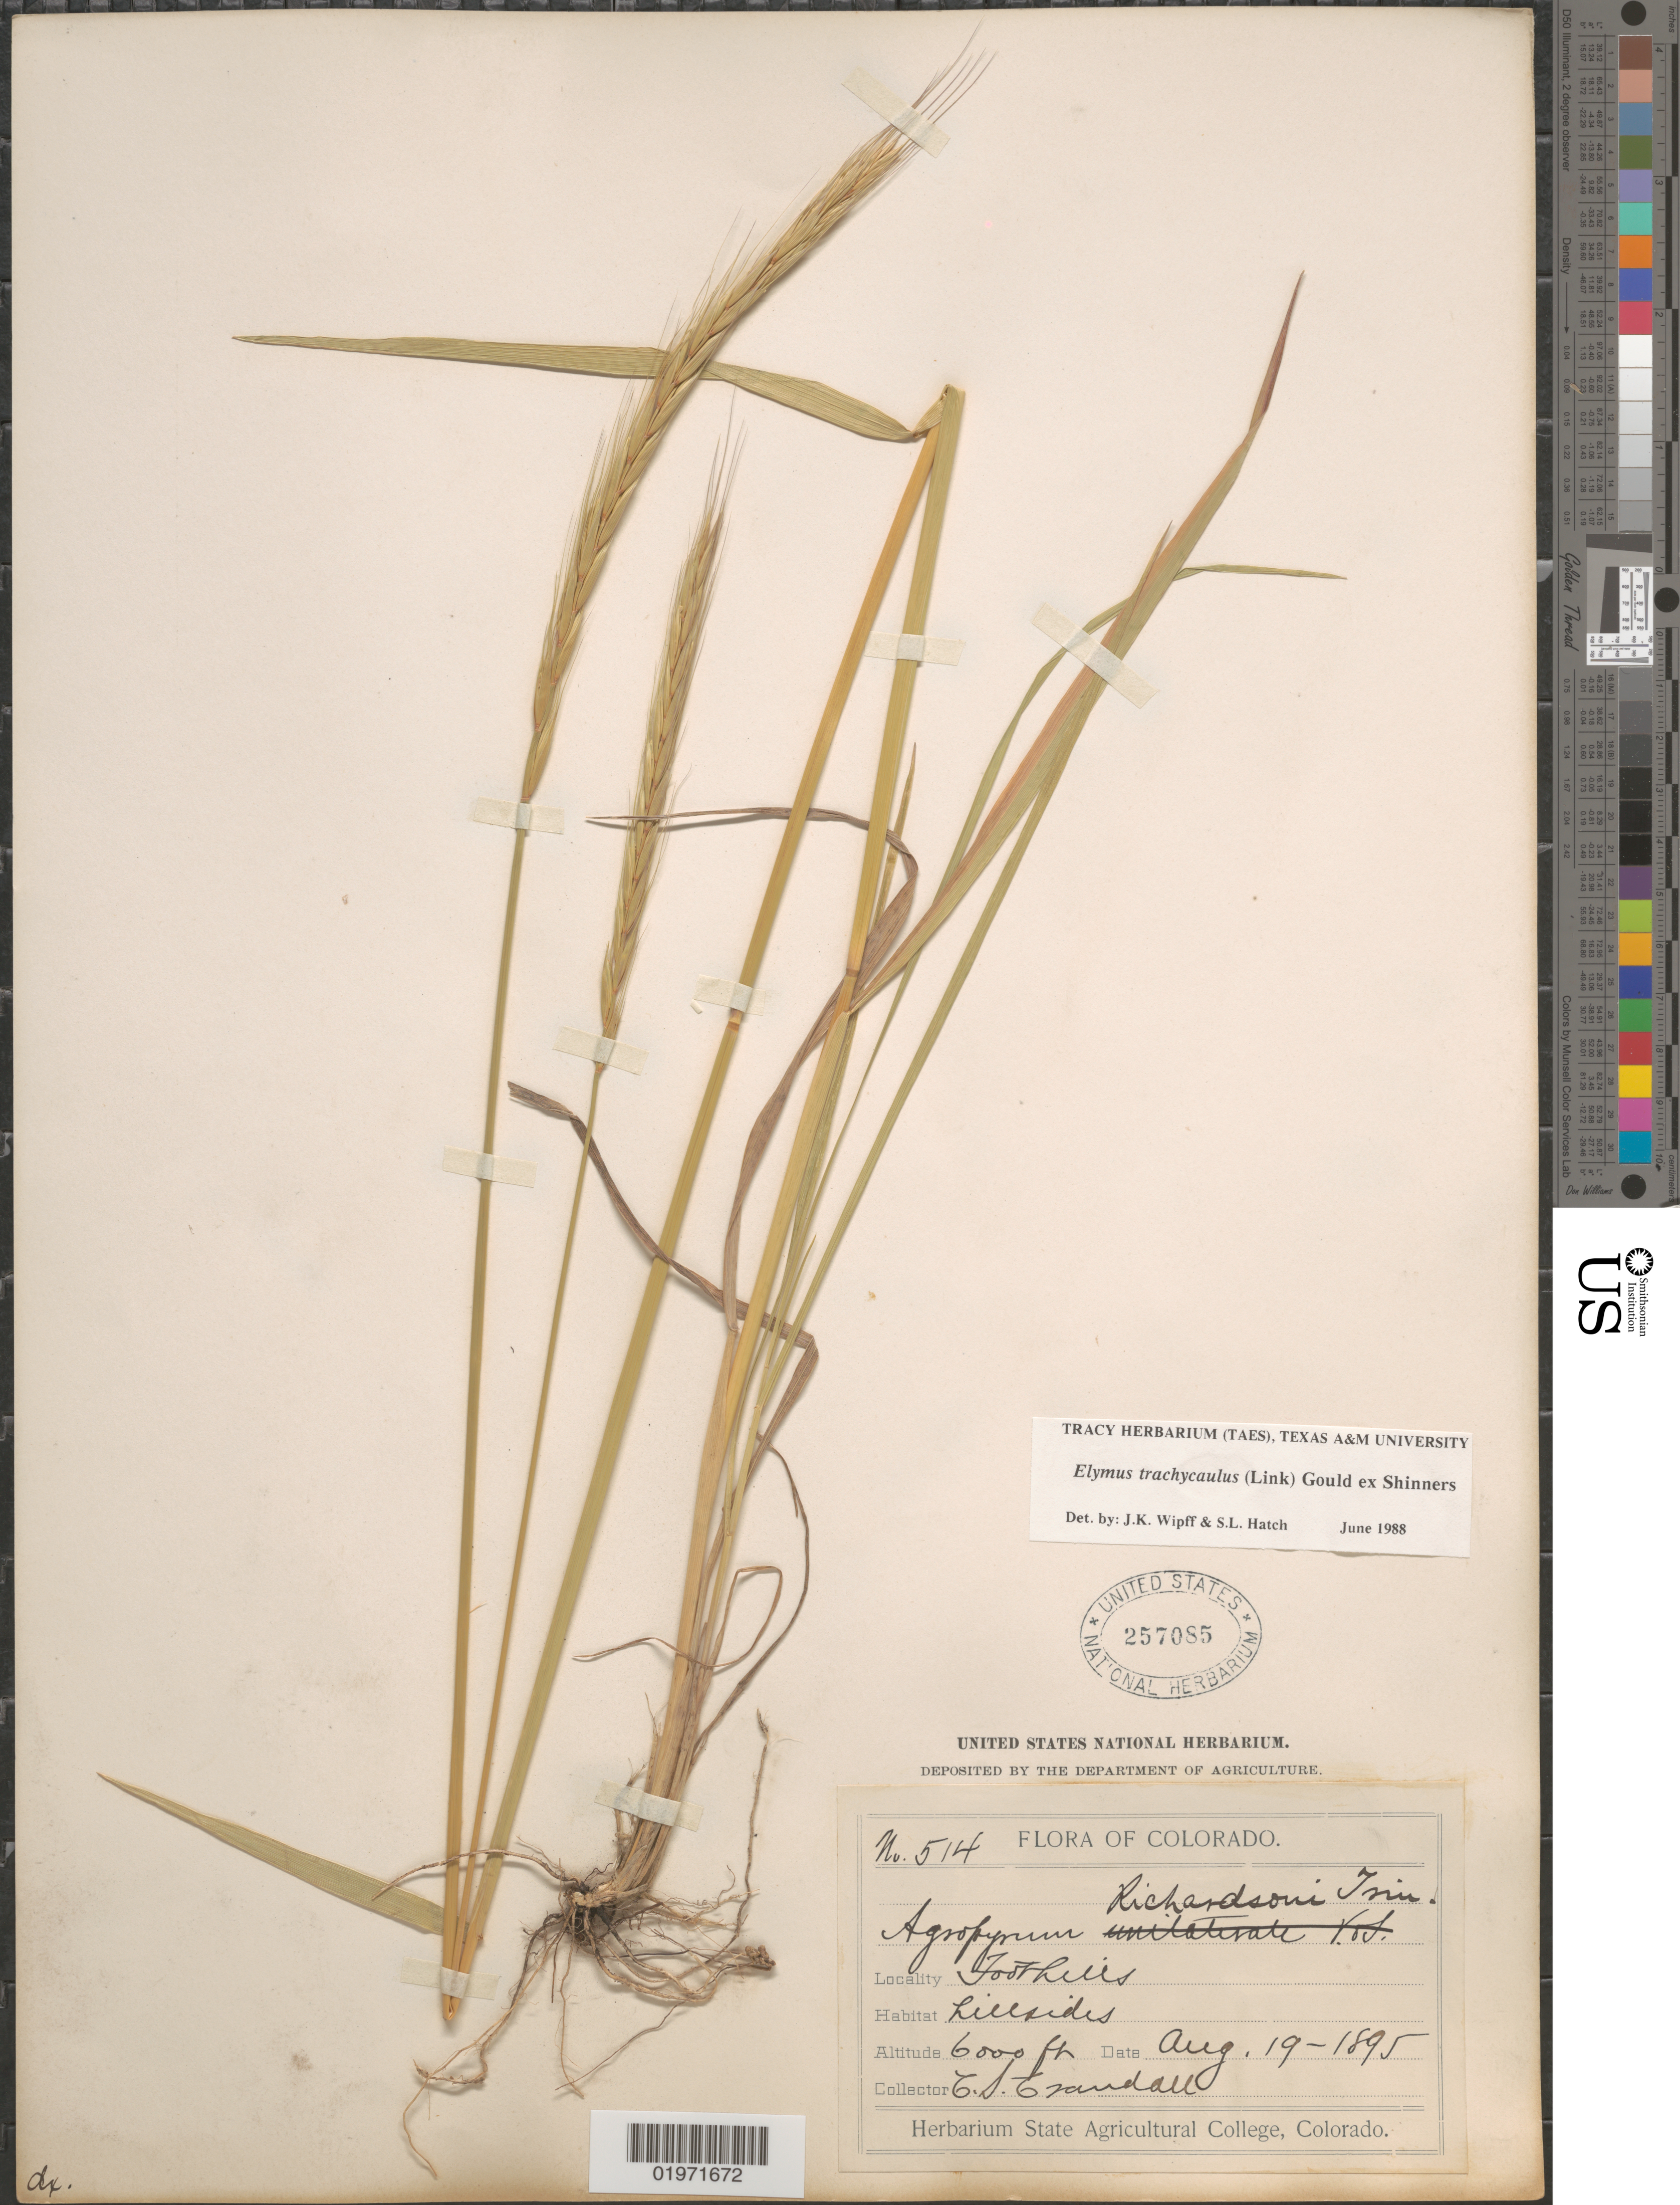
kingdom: Plantae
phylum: Tracheophyta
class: Liliopsida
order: Poales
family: Poaceae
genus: Elymus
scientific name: Elymus trachycaulus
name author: (Link) Gould ex Shinners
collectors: C. Crandall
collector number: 514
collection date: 1895-08-19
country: United States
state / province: Colorado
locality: Foothills. Hillsides.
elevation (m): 1829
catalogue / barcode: US 257085